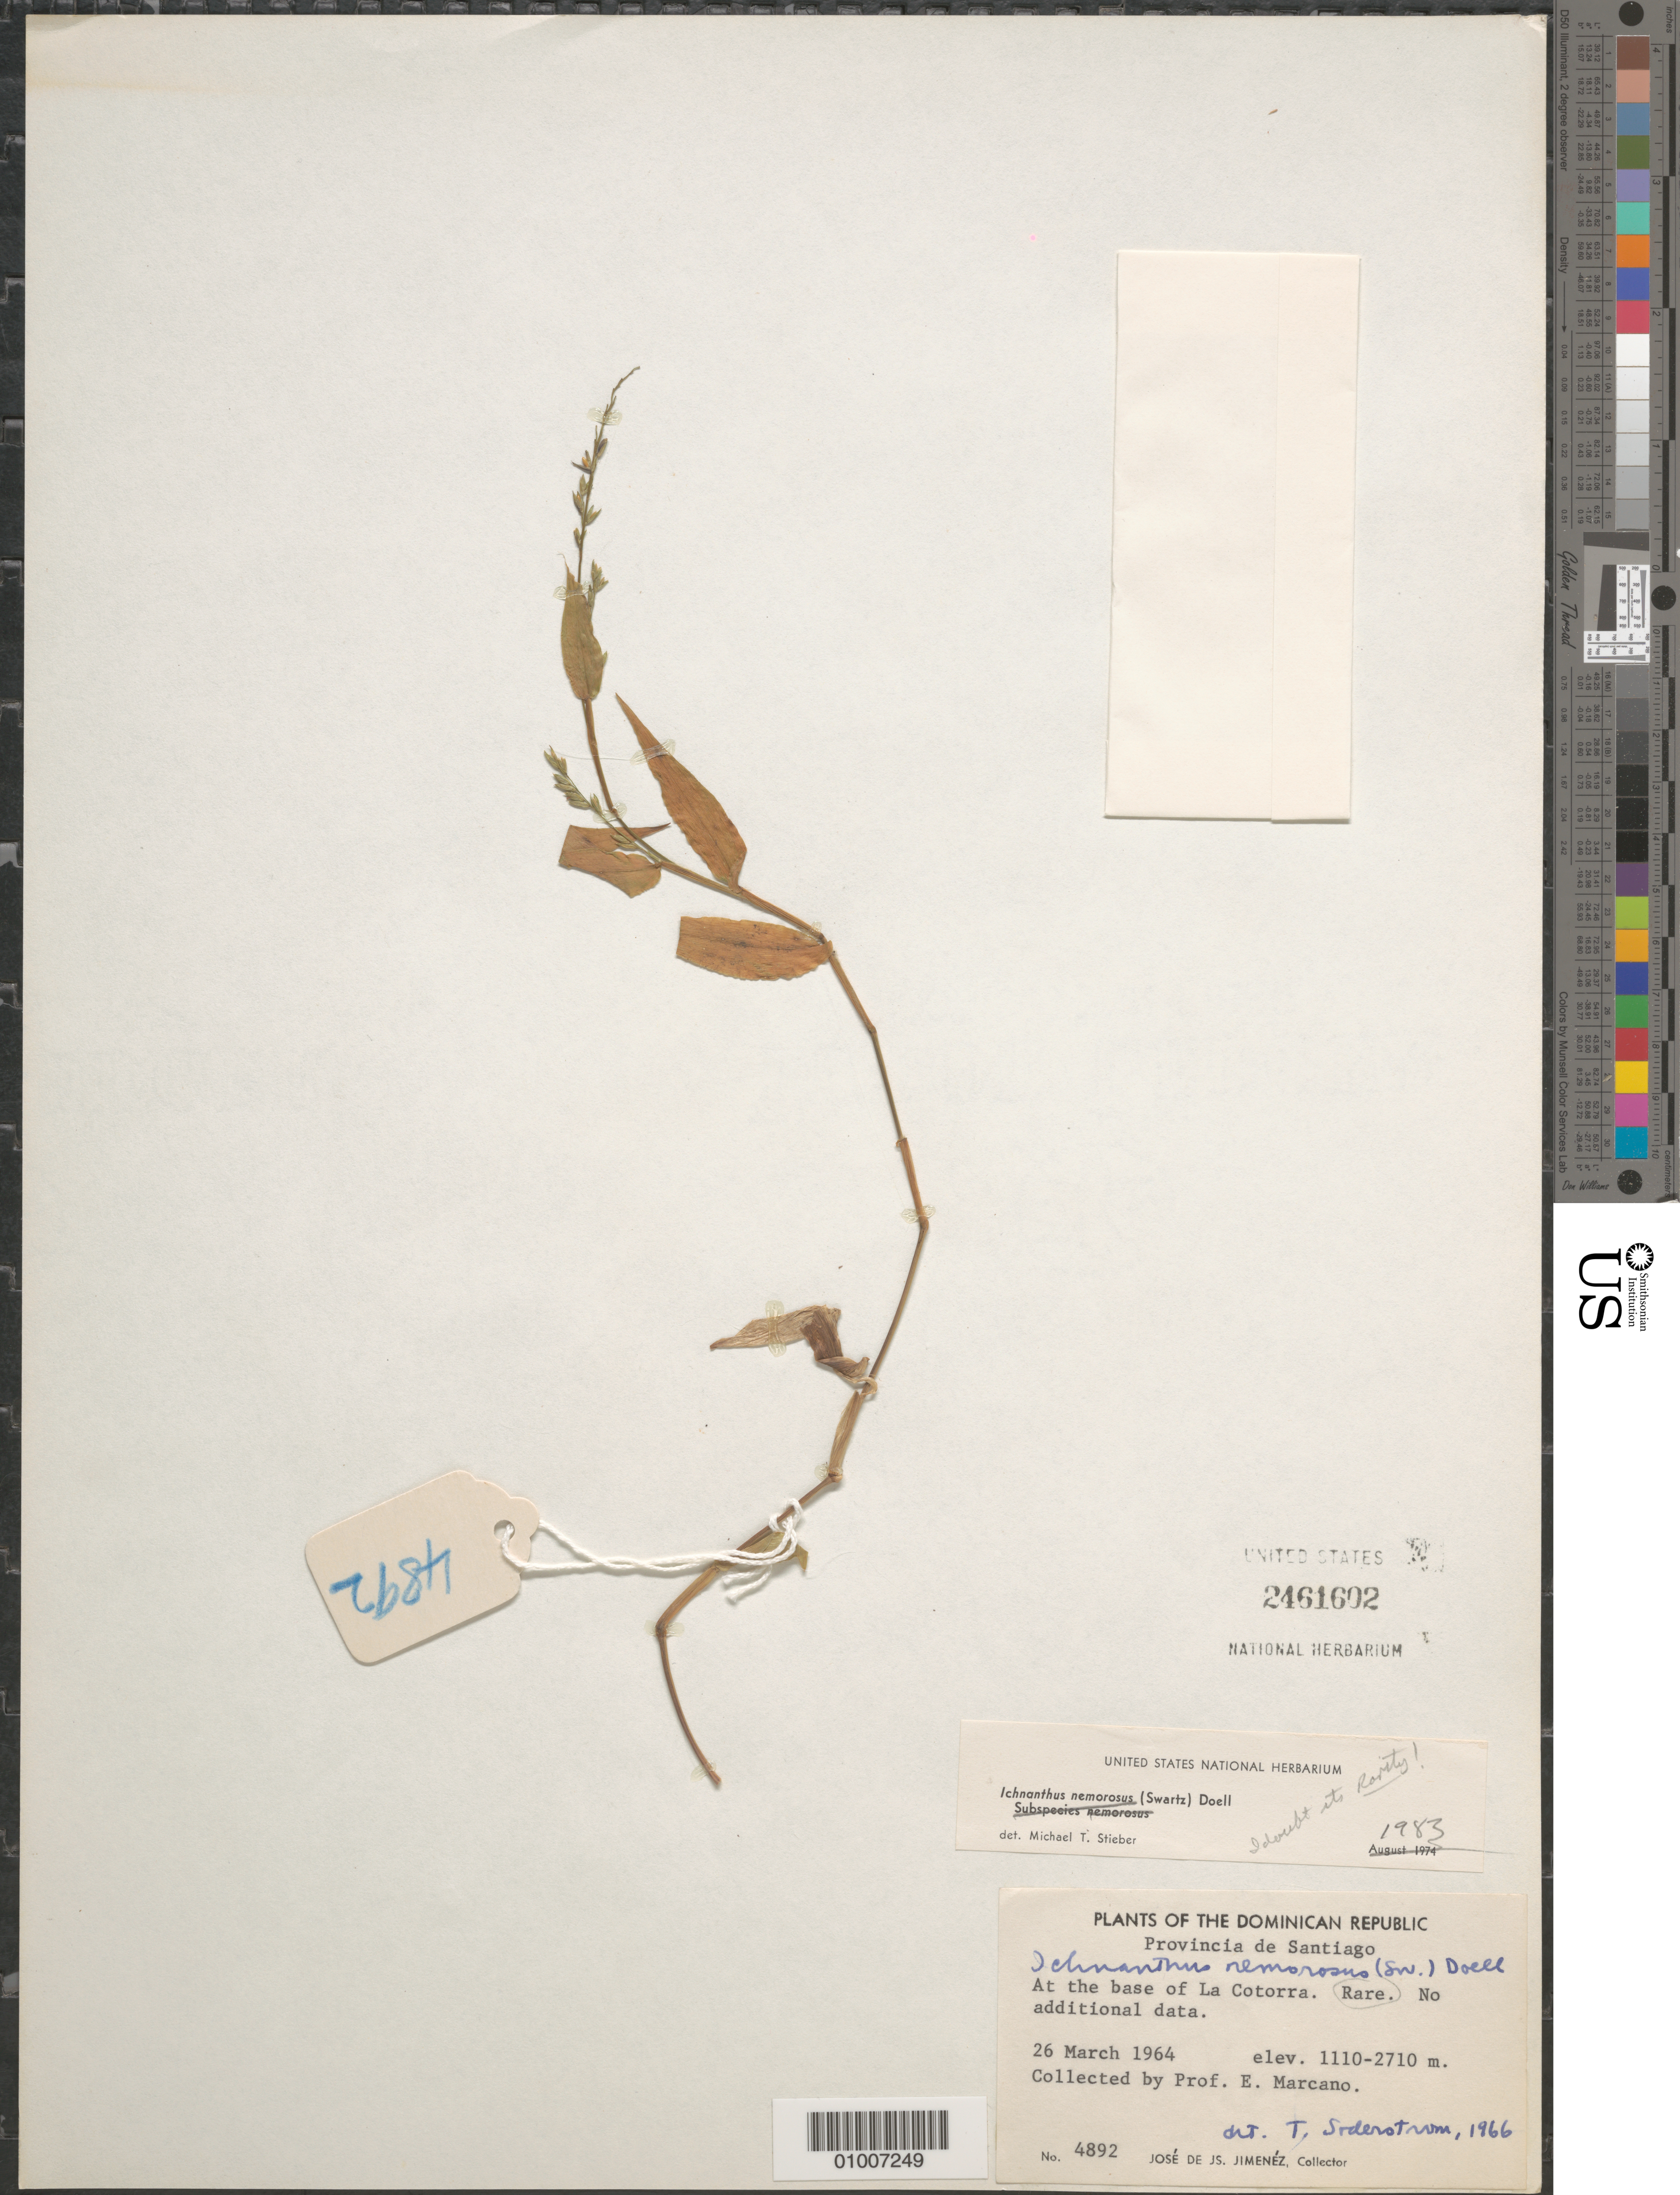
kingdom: Plantae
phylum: Tracheophyta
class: Liliopsida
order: Poales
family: Poaceae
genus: Ichnanthus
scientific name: Ichnanthus nemorosus var. nemorosus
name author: (Sw.) Döll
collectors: E. J. Marcano F. & J. J. Jiménez Almonte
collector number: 4892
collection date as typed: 26 Mar 1964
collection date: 1964-03-26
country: Dominican Republic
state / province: Santiago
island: Hispaniola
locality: at the base of La Cotorra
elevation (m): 1110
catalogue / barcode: US 2461602